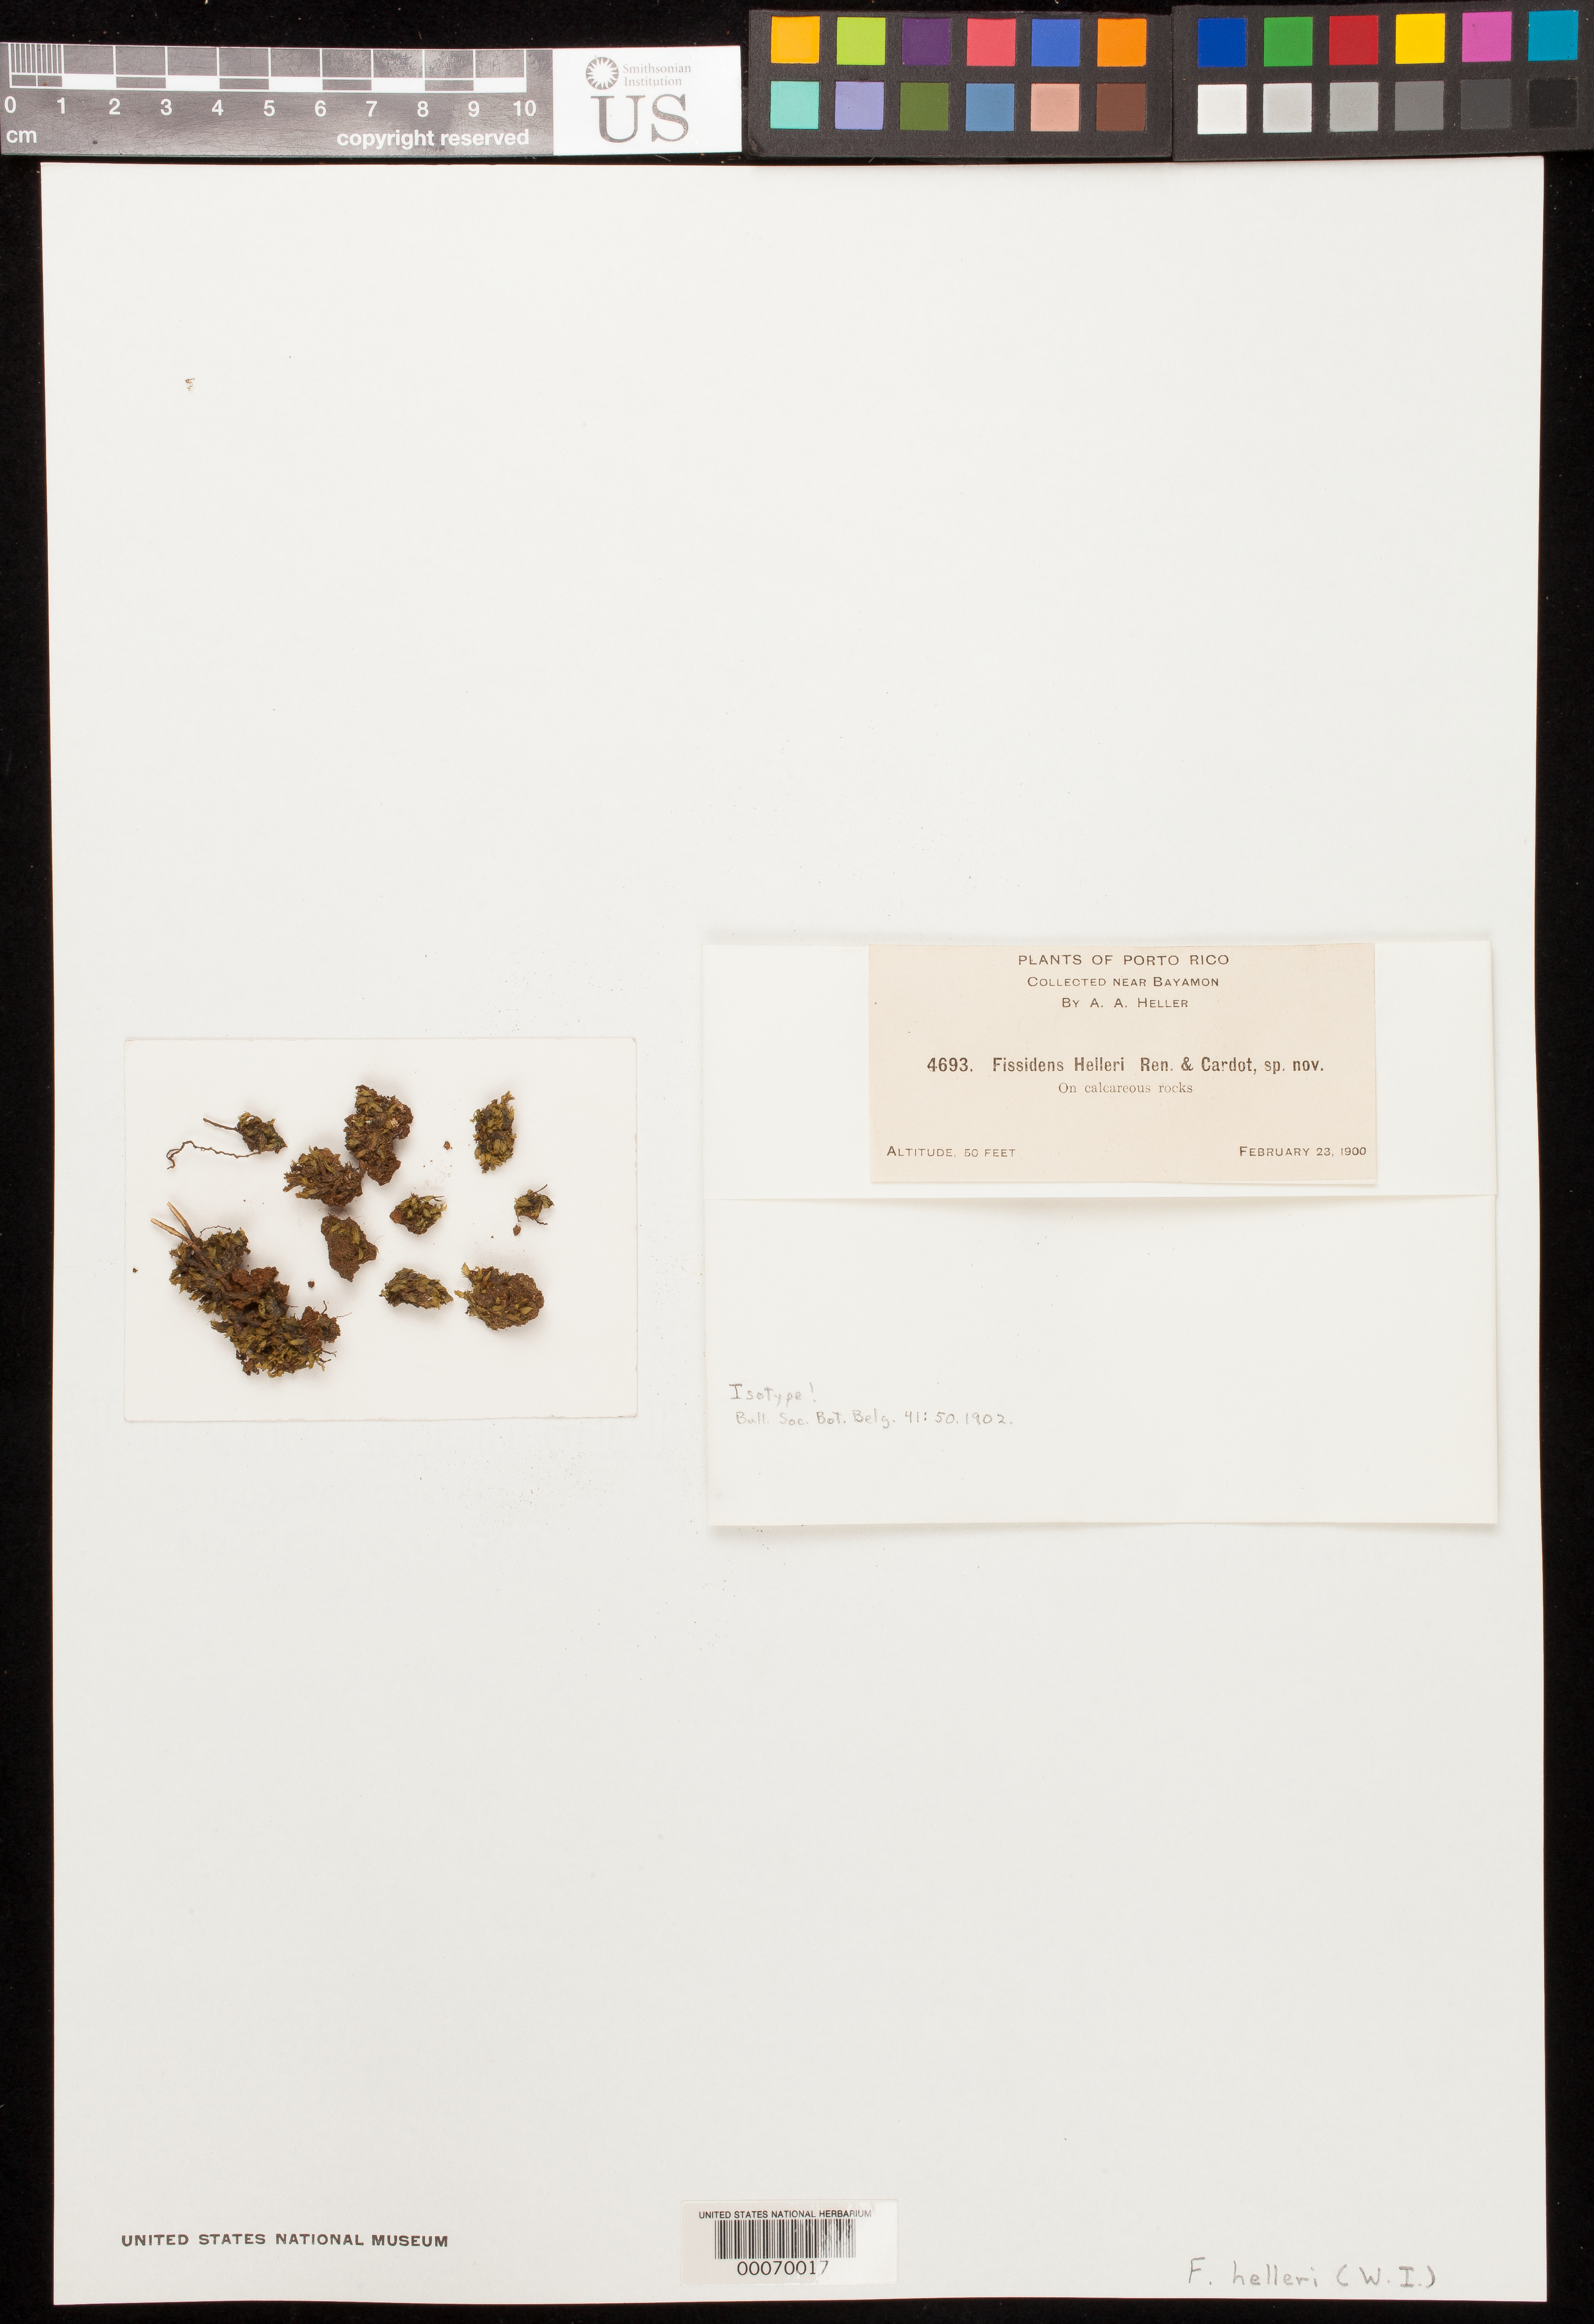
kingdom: Plantae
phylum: Bryophyta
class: Bryopsida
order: Dicranales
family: Fissidentaceae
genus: Fissidens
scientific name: Fissidens helleri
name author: Renauld & Cardot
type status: Isotype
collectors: A. A. Heller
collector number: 4693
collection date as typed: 23 Feb 1900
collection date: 1900-02-23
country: Puerto Rico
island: Greater Antilles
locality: Near Bayamon; alt. 50 ft.